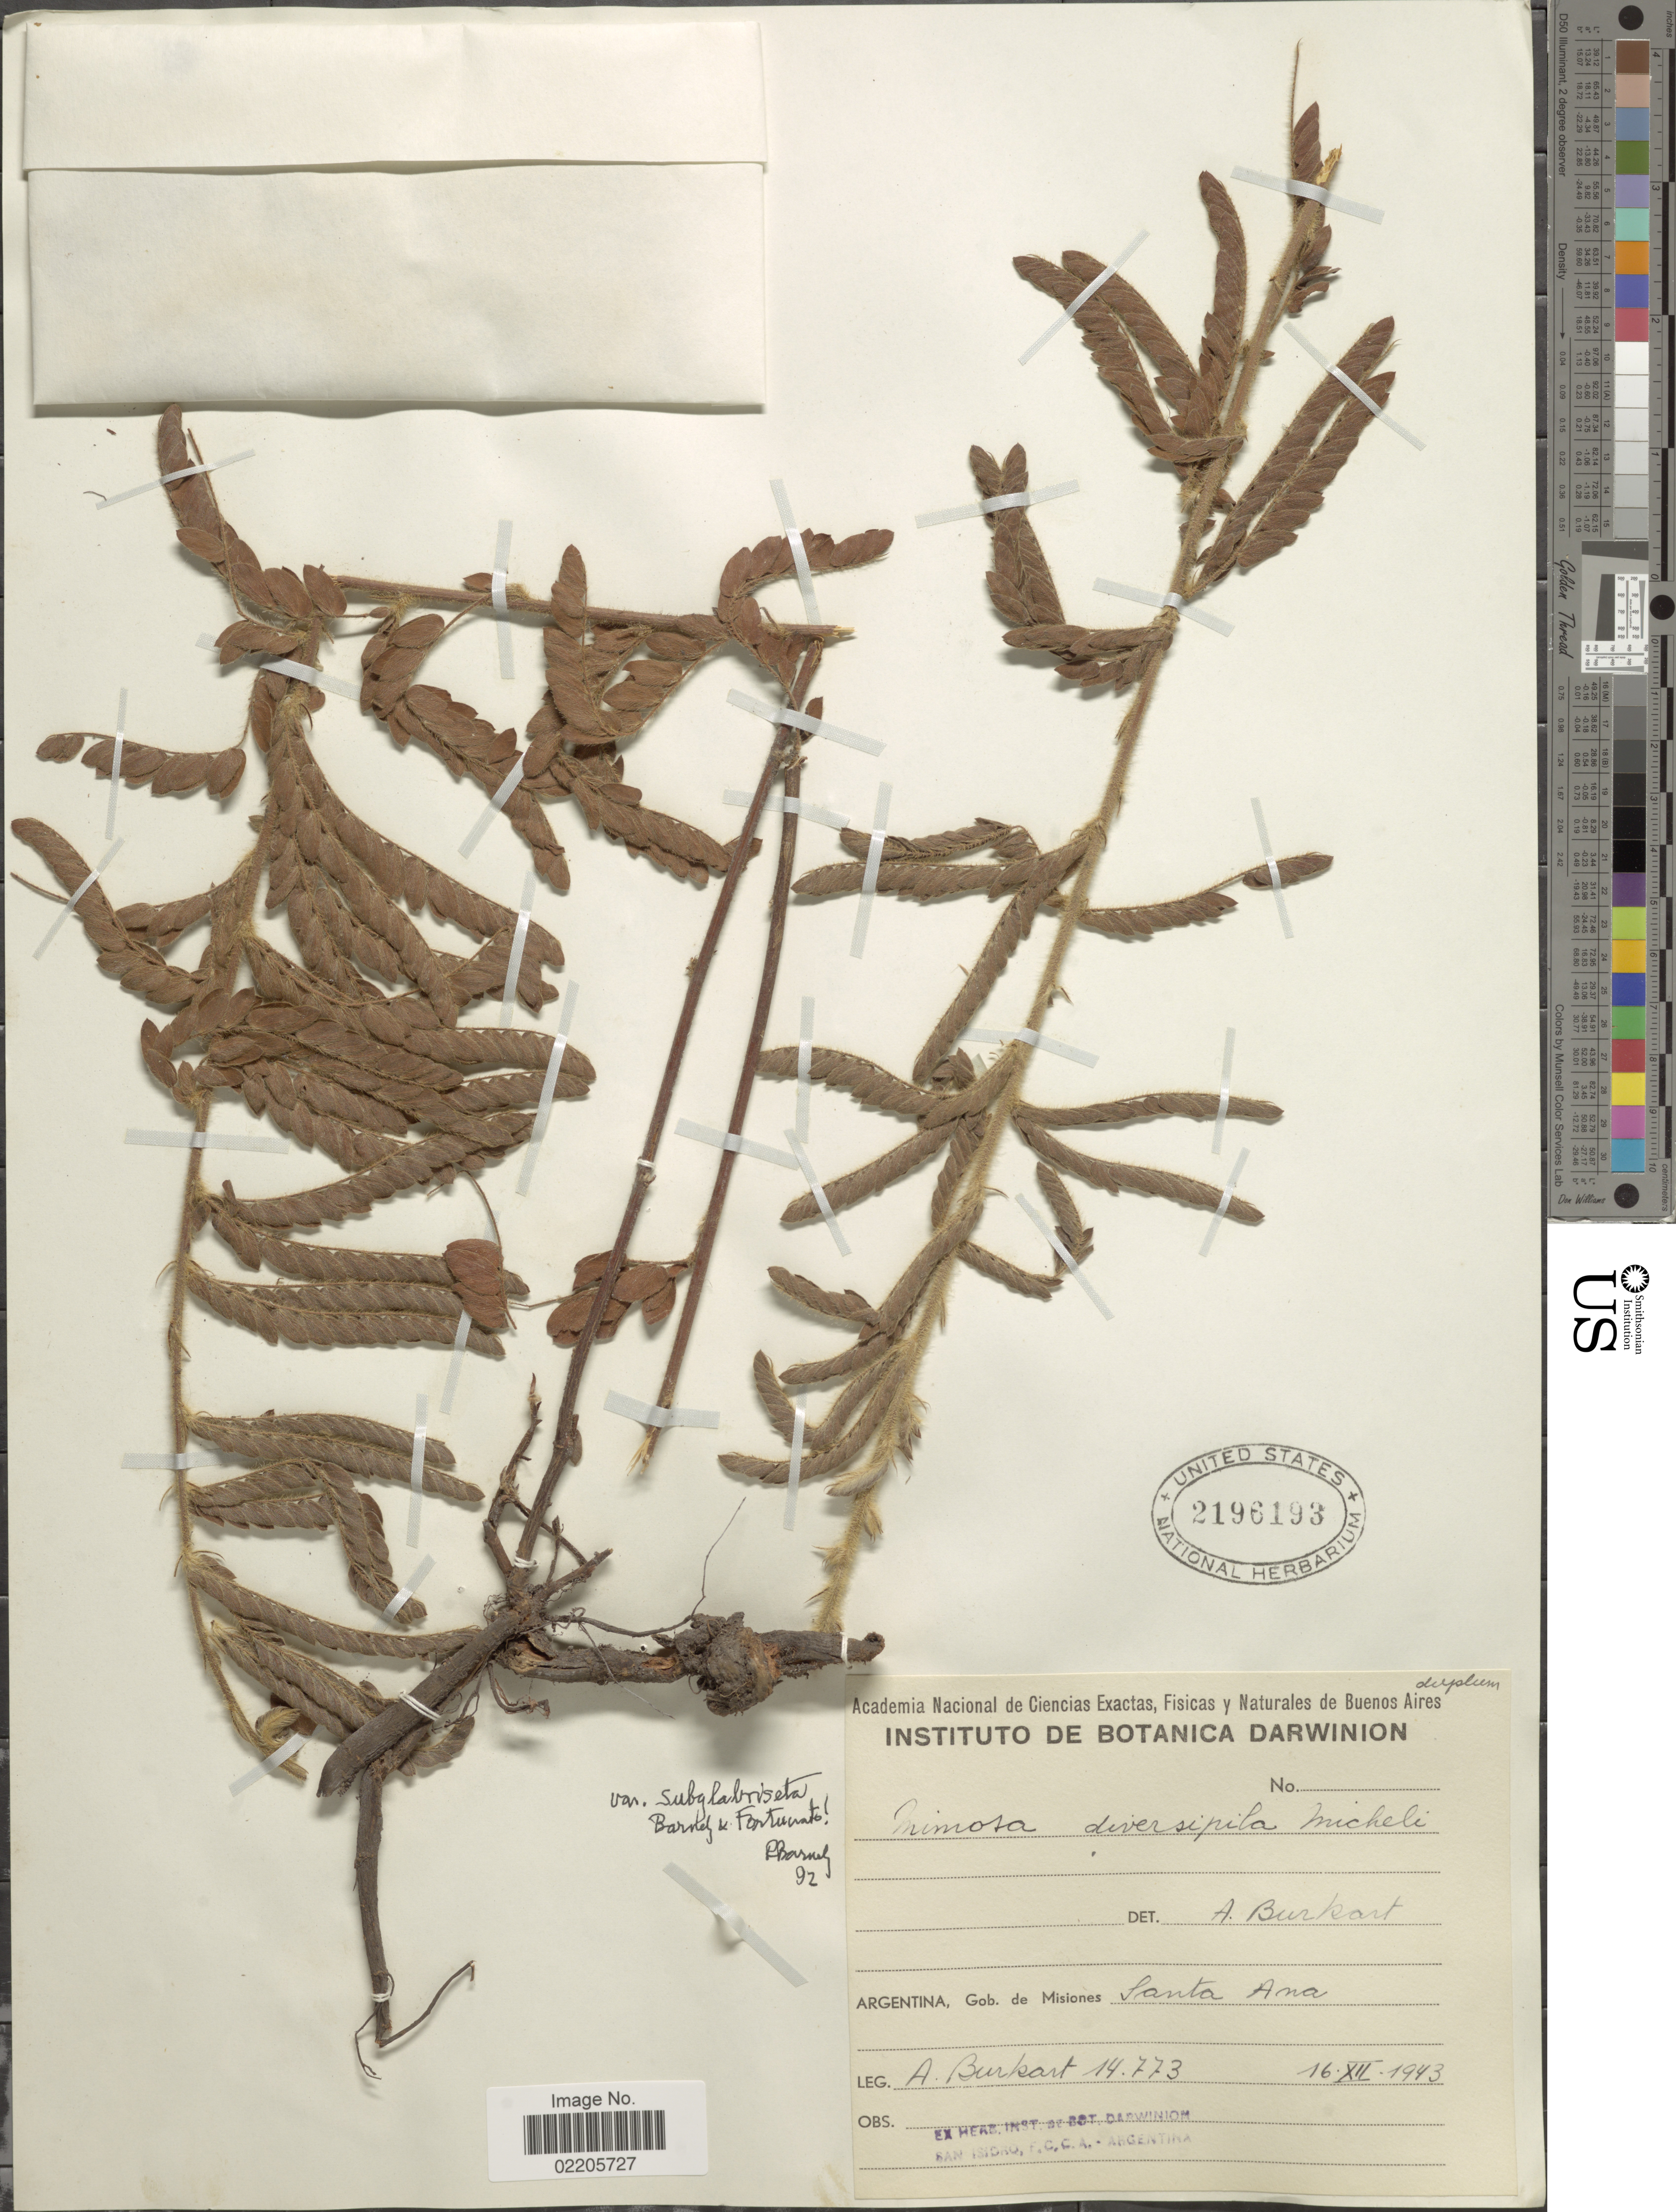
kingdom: Plantae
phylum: Tracheophyta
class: Magnoliopsida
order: Fabales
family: Fabaceae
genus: Mimosa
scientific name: Mimosa diversipila var. subglabriseta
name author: Barneby & Fortunato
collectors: A. E. Burkart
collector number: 14773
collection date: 1943-12-16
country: Argentina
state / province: Misiones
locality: Gob. de Misiones, Santa Ana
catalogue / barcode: US 2196193